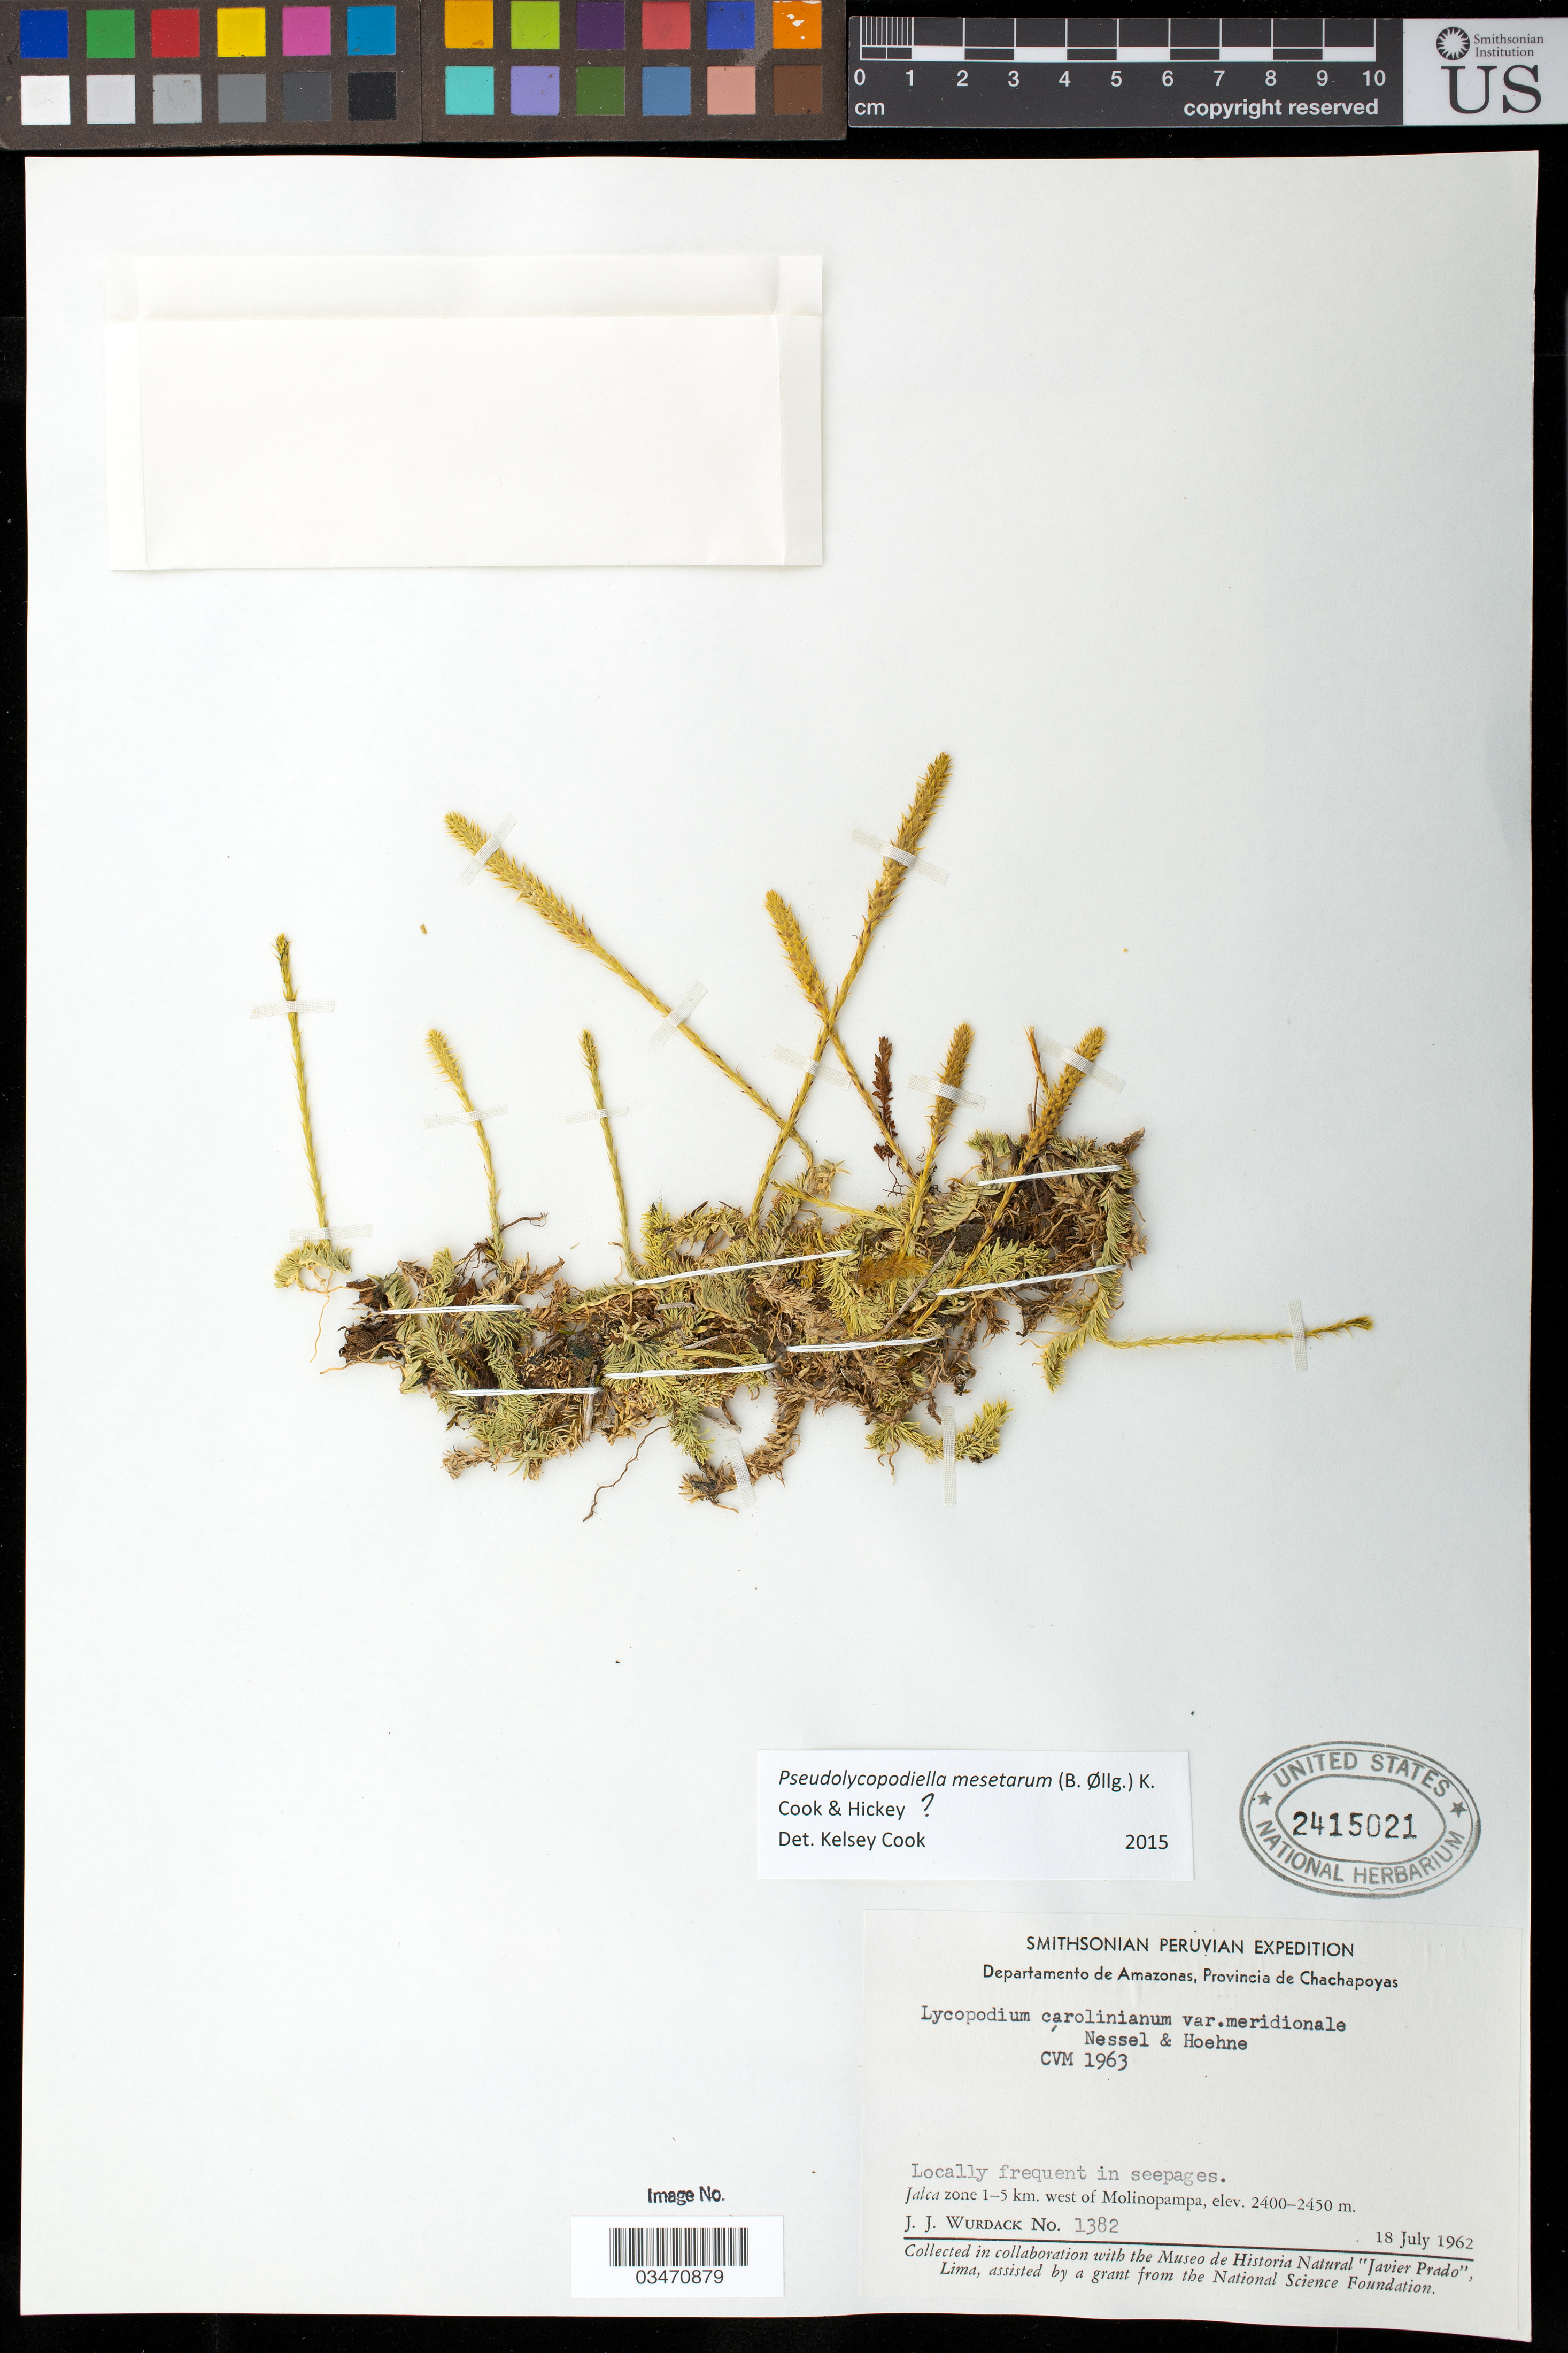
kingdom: Plantae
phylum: Tracheophyta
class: Lycopodiopsida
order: Lycopodiales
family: Lycopodiaceae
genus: Pseudolycopodiella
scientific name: Pseudolycopodiella mesetarum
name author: (B. Øllg.) K. Cook & Hickey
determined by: Cook, K.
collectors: J. J. Wurdack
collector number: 1382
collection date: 1962-07-18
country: Peru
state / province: Amazonas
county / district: Chachapoyas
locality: Jalca Zone, 1-5 km West of Molinopampa.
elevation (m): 2400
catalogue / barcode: US 2415021